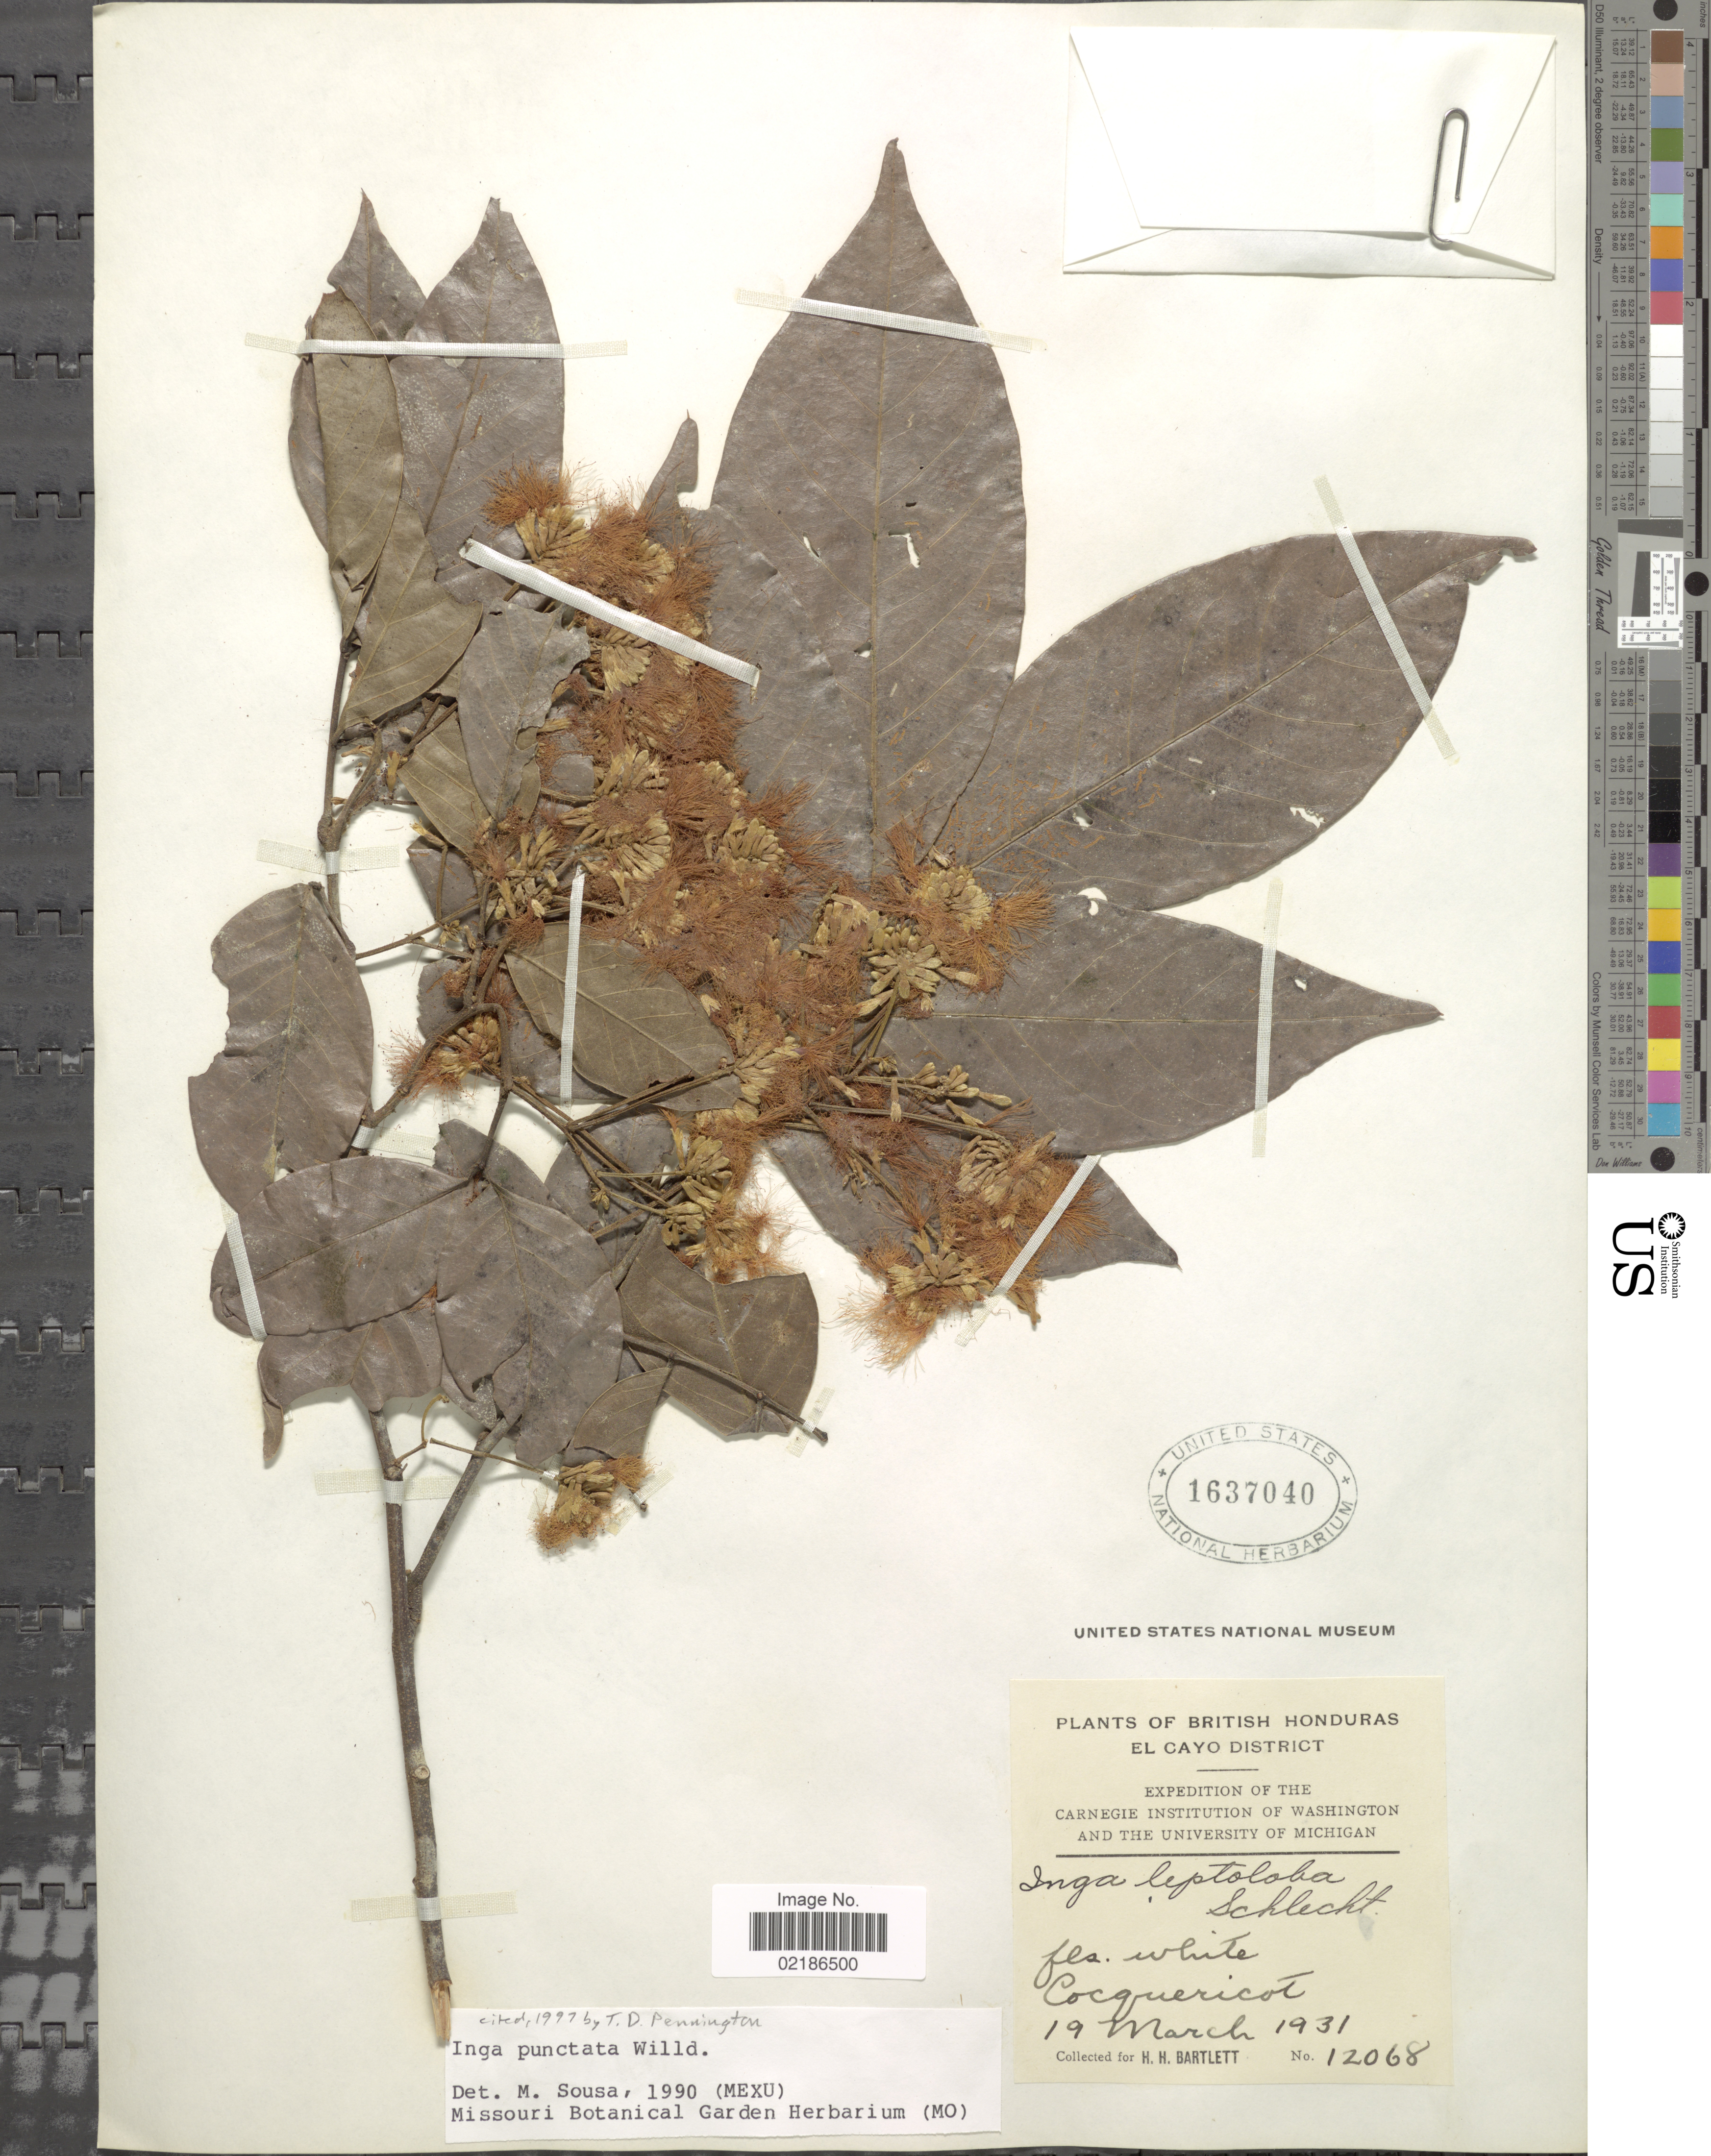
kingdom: Plantae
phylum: Tracheophyta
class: Magnoliopsida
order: Fabales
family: Fabaceae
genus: Inga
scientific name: Inga punctata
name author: Willd.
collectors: H. H. Bartlett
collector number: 12068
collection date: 1931-03-19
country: Belize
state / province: Cayo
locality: British Honduras, Cocquericot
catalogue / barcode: US 1637040